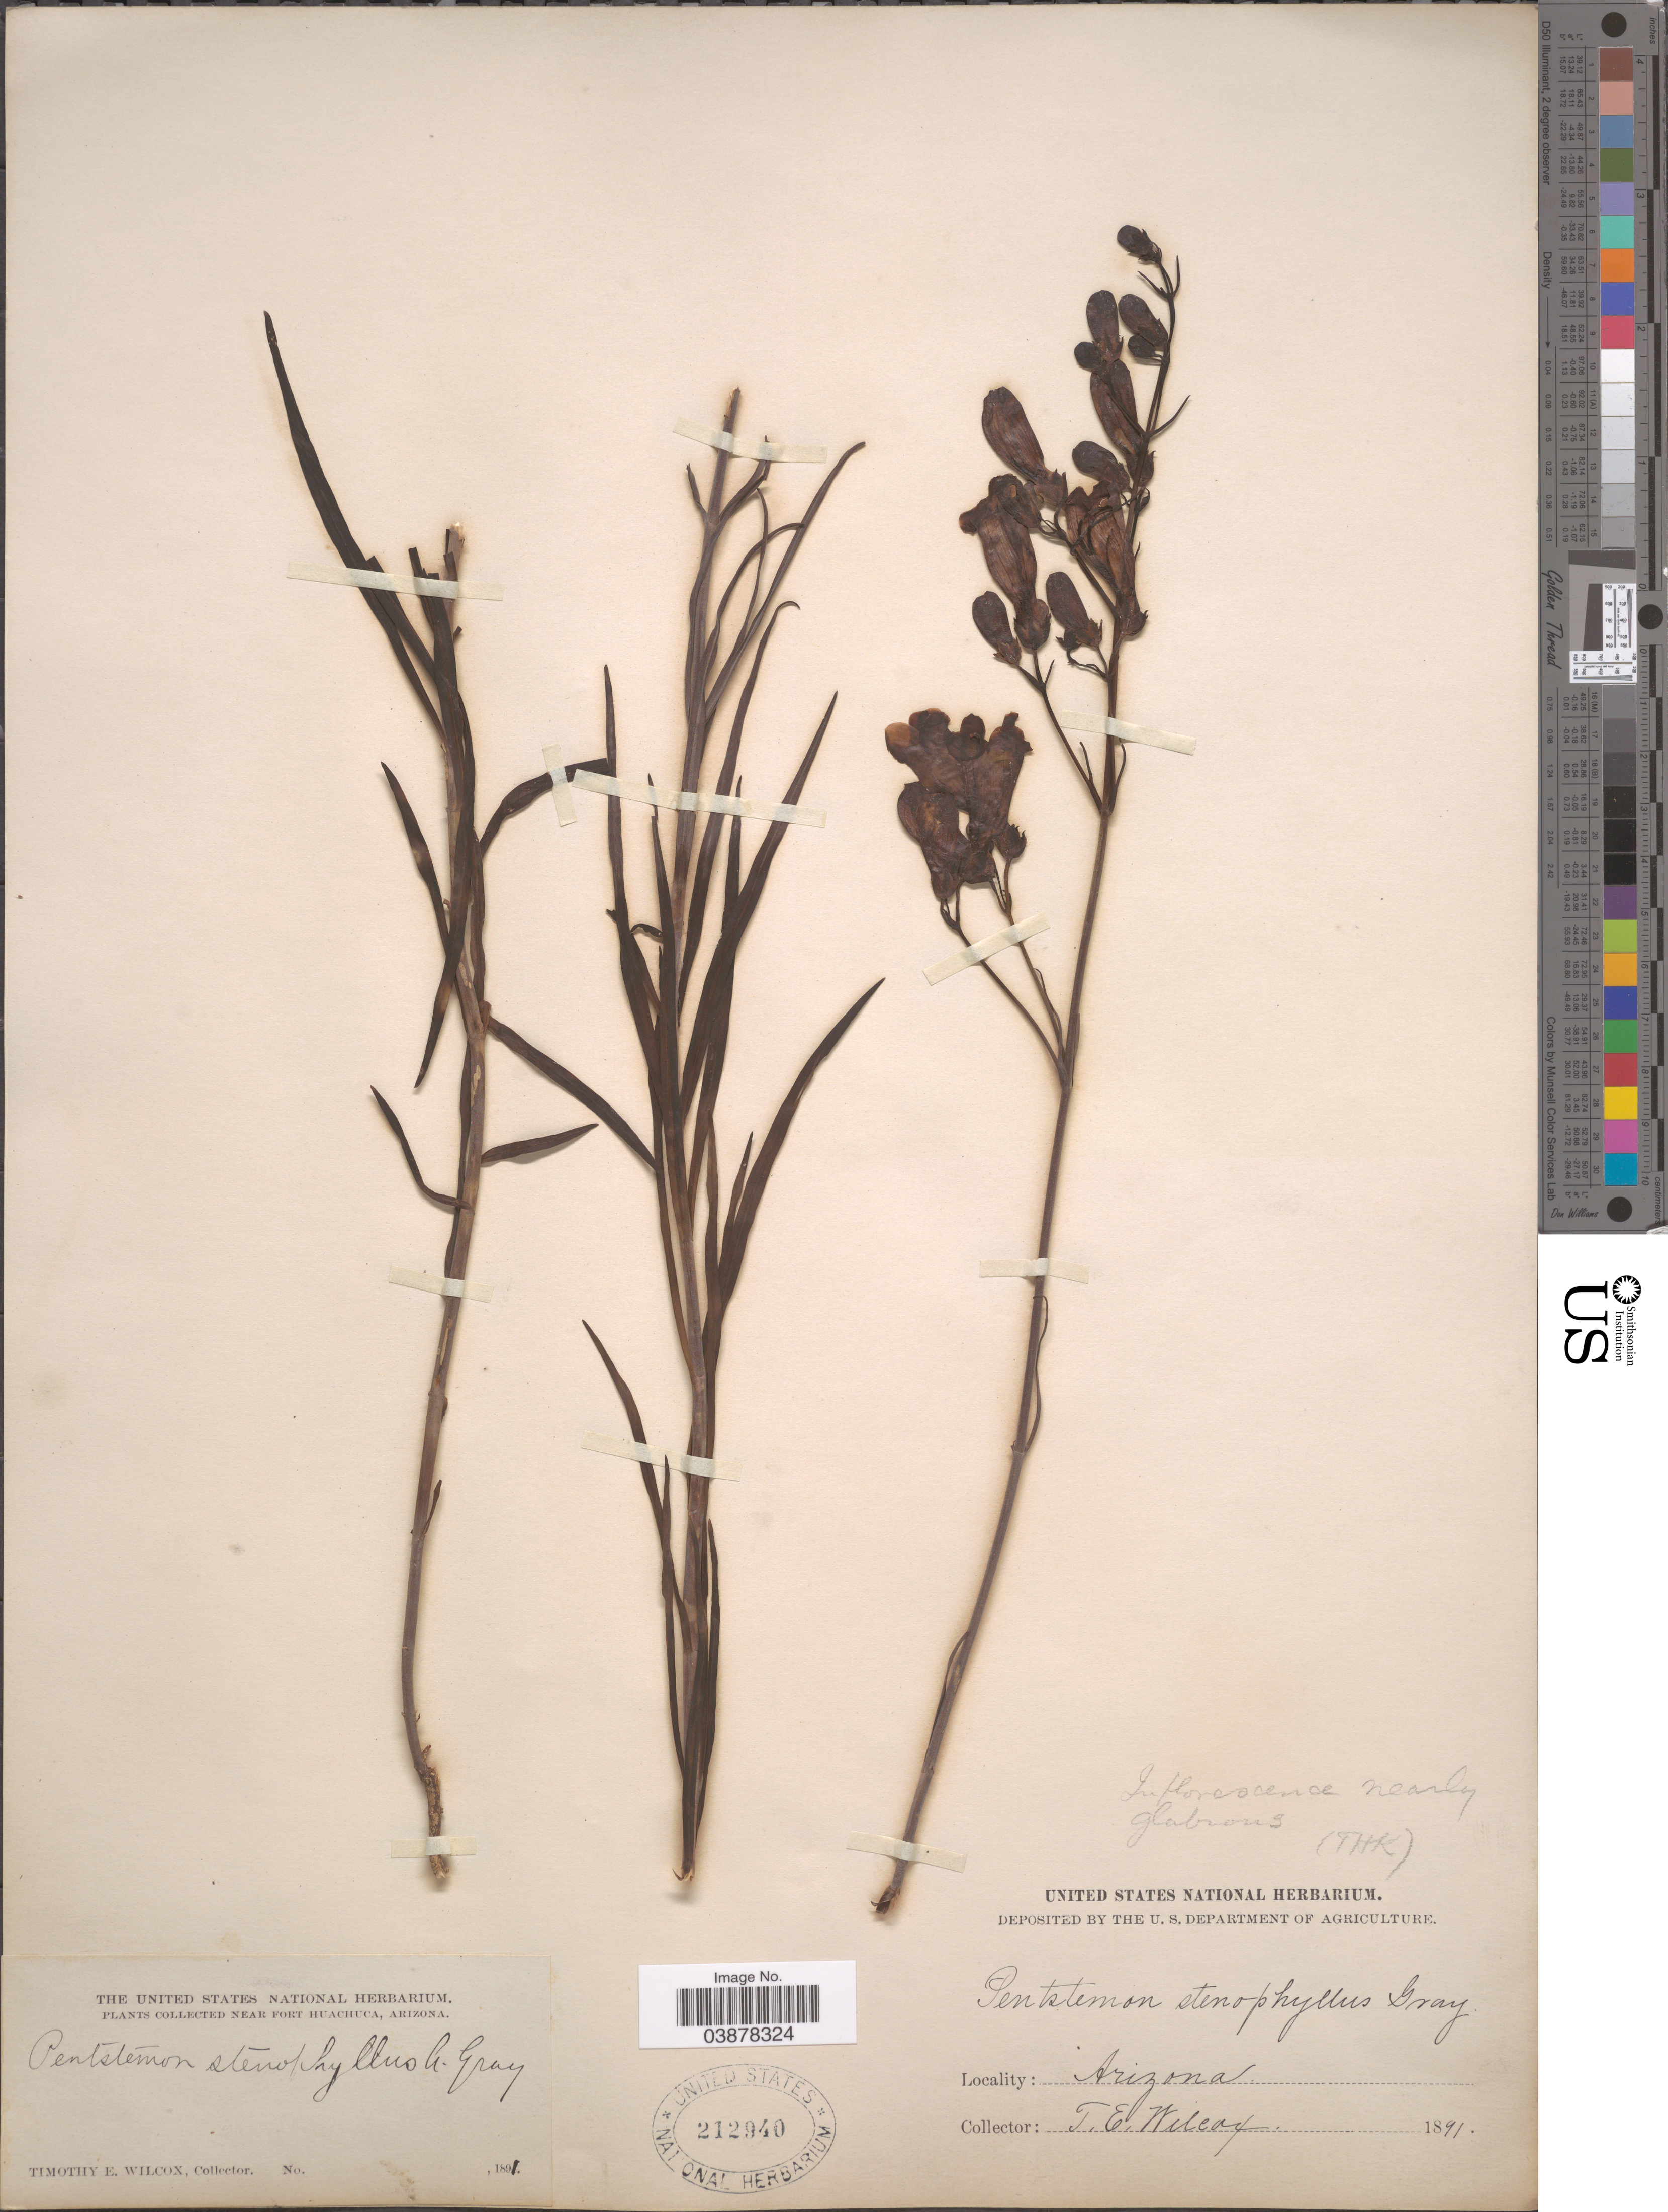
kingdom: Plantae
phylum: Tracheophyta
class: Magnoliopsida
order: Lamiales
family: Plantaginaceae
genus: Penstemon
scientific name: Penstemon stenophyllus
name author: A. Gray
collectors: T. E. Wilcox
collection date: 1891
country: United States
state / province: Arizona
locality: Near Fort Huachuca.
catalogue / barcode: US 212940